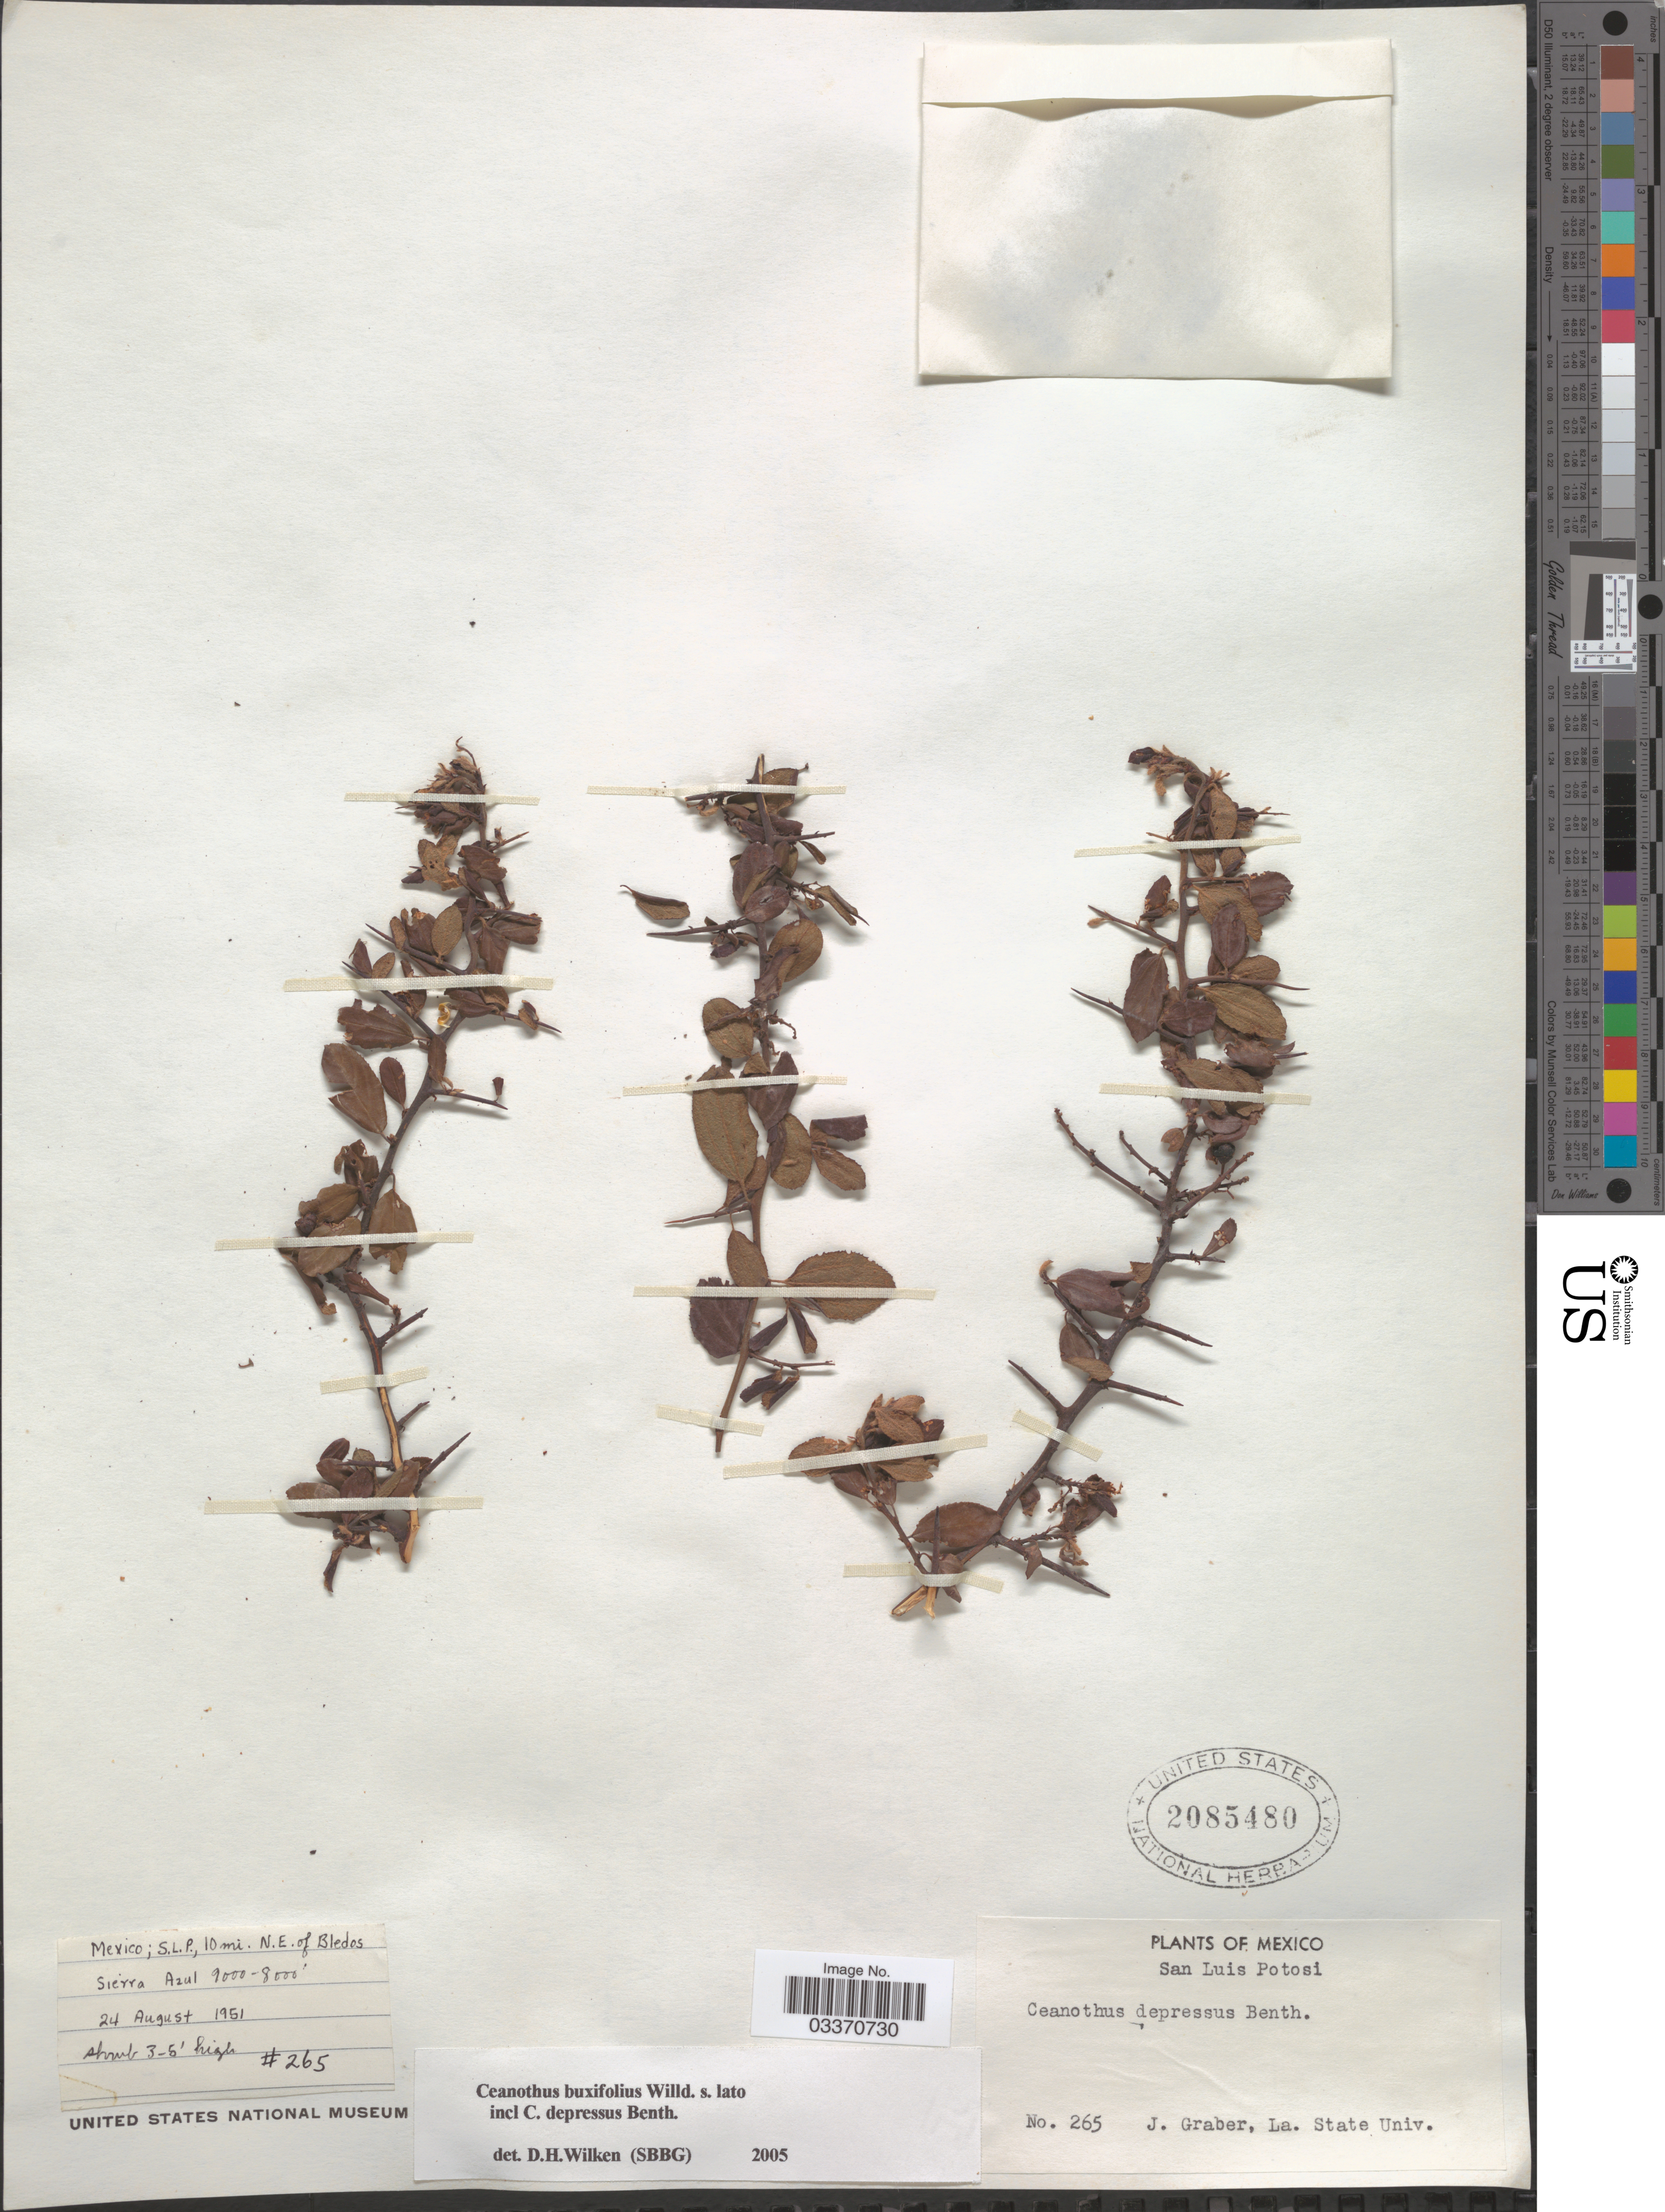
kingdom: Plantae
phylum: Tracheophyta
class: Magnoliopsida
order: Rosales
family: Rhamnaceae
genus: Ceanothus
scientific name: Ceanothus buxifolius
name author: Willd. ex Roem. & Schult.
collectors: J. Graber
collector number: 265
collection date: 1951-08-24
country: Mexico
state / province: San Luis Potosí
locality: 10 mi. N.E. of Bledos. Sierra Azul.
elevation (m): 2438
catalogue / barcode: US 2085480